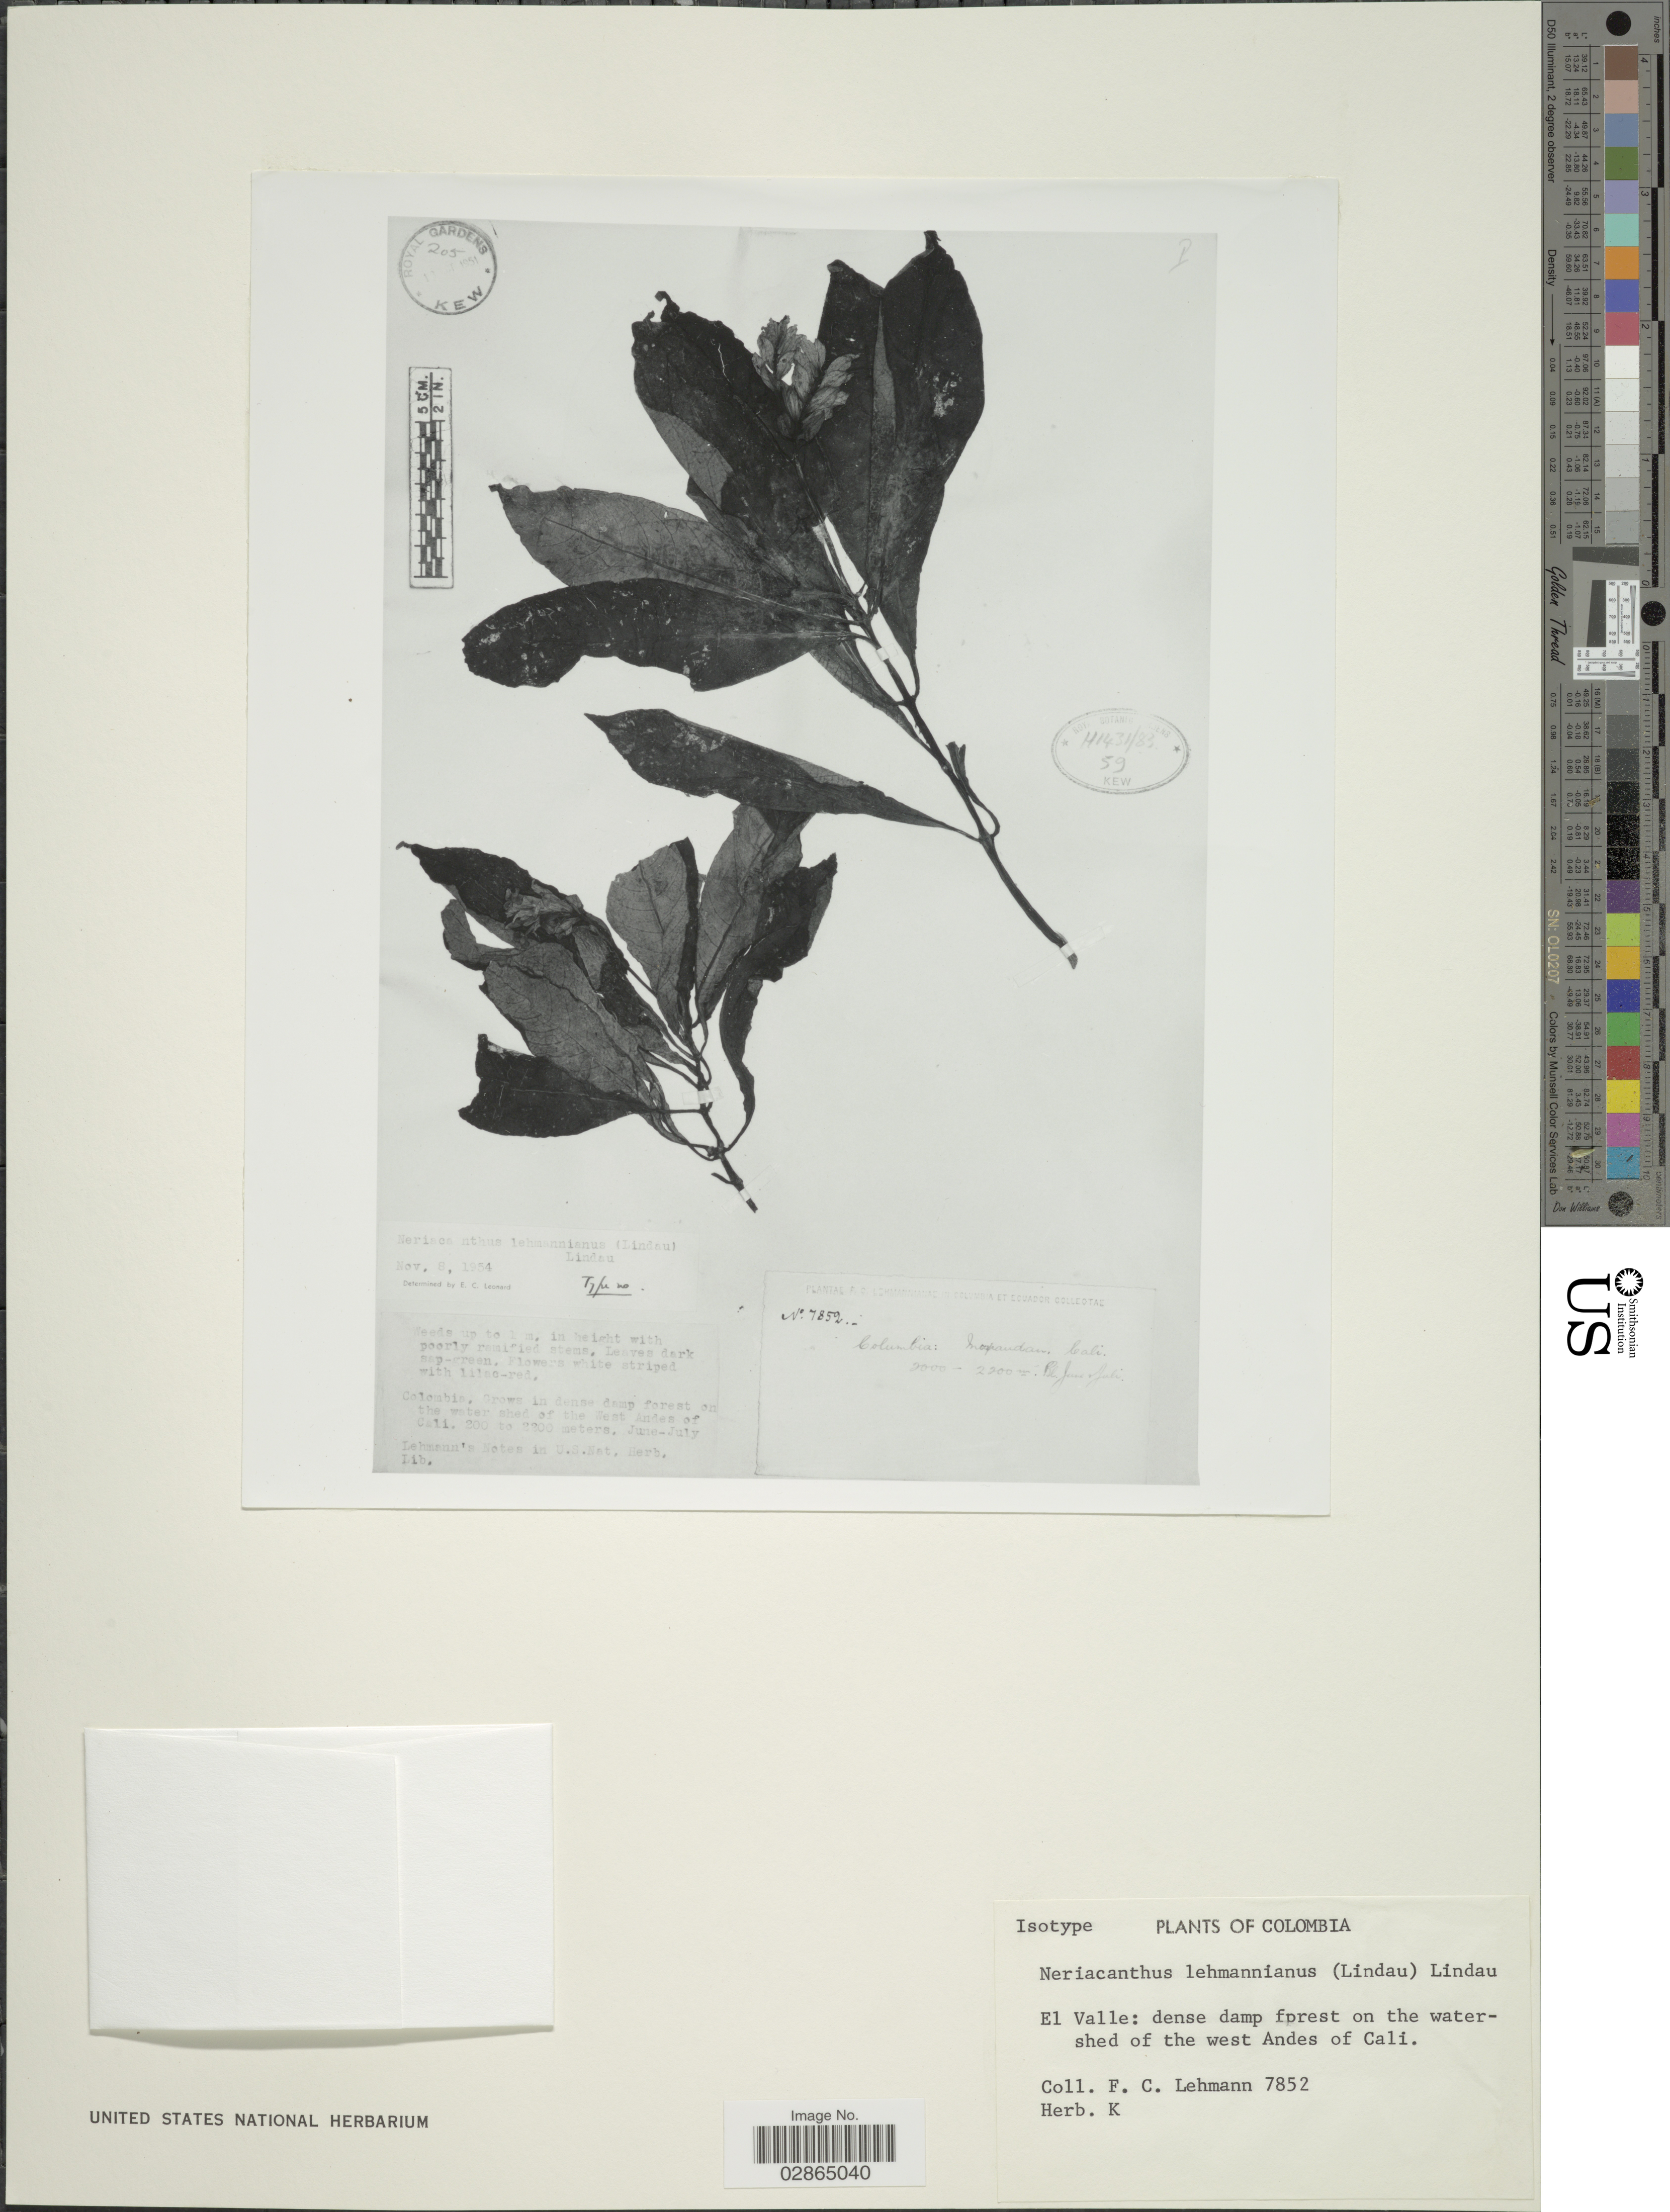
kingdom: Plantae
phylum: Tracheophyta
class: Magnoliopsida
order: Lamiales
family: Acanthaceae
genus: Neriacanthus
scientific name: Neriacanthus lehmannianus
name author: (Lindau) Lindau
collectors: F. C. Lehmann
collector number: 7852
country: Colombia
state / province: Valle del Cauca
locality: El Valle: dense swamp damp forest on the watershed of the west Andes of Cali.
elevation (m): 200